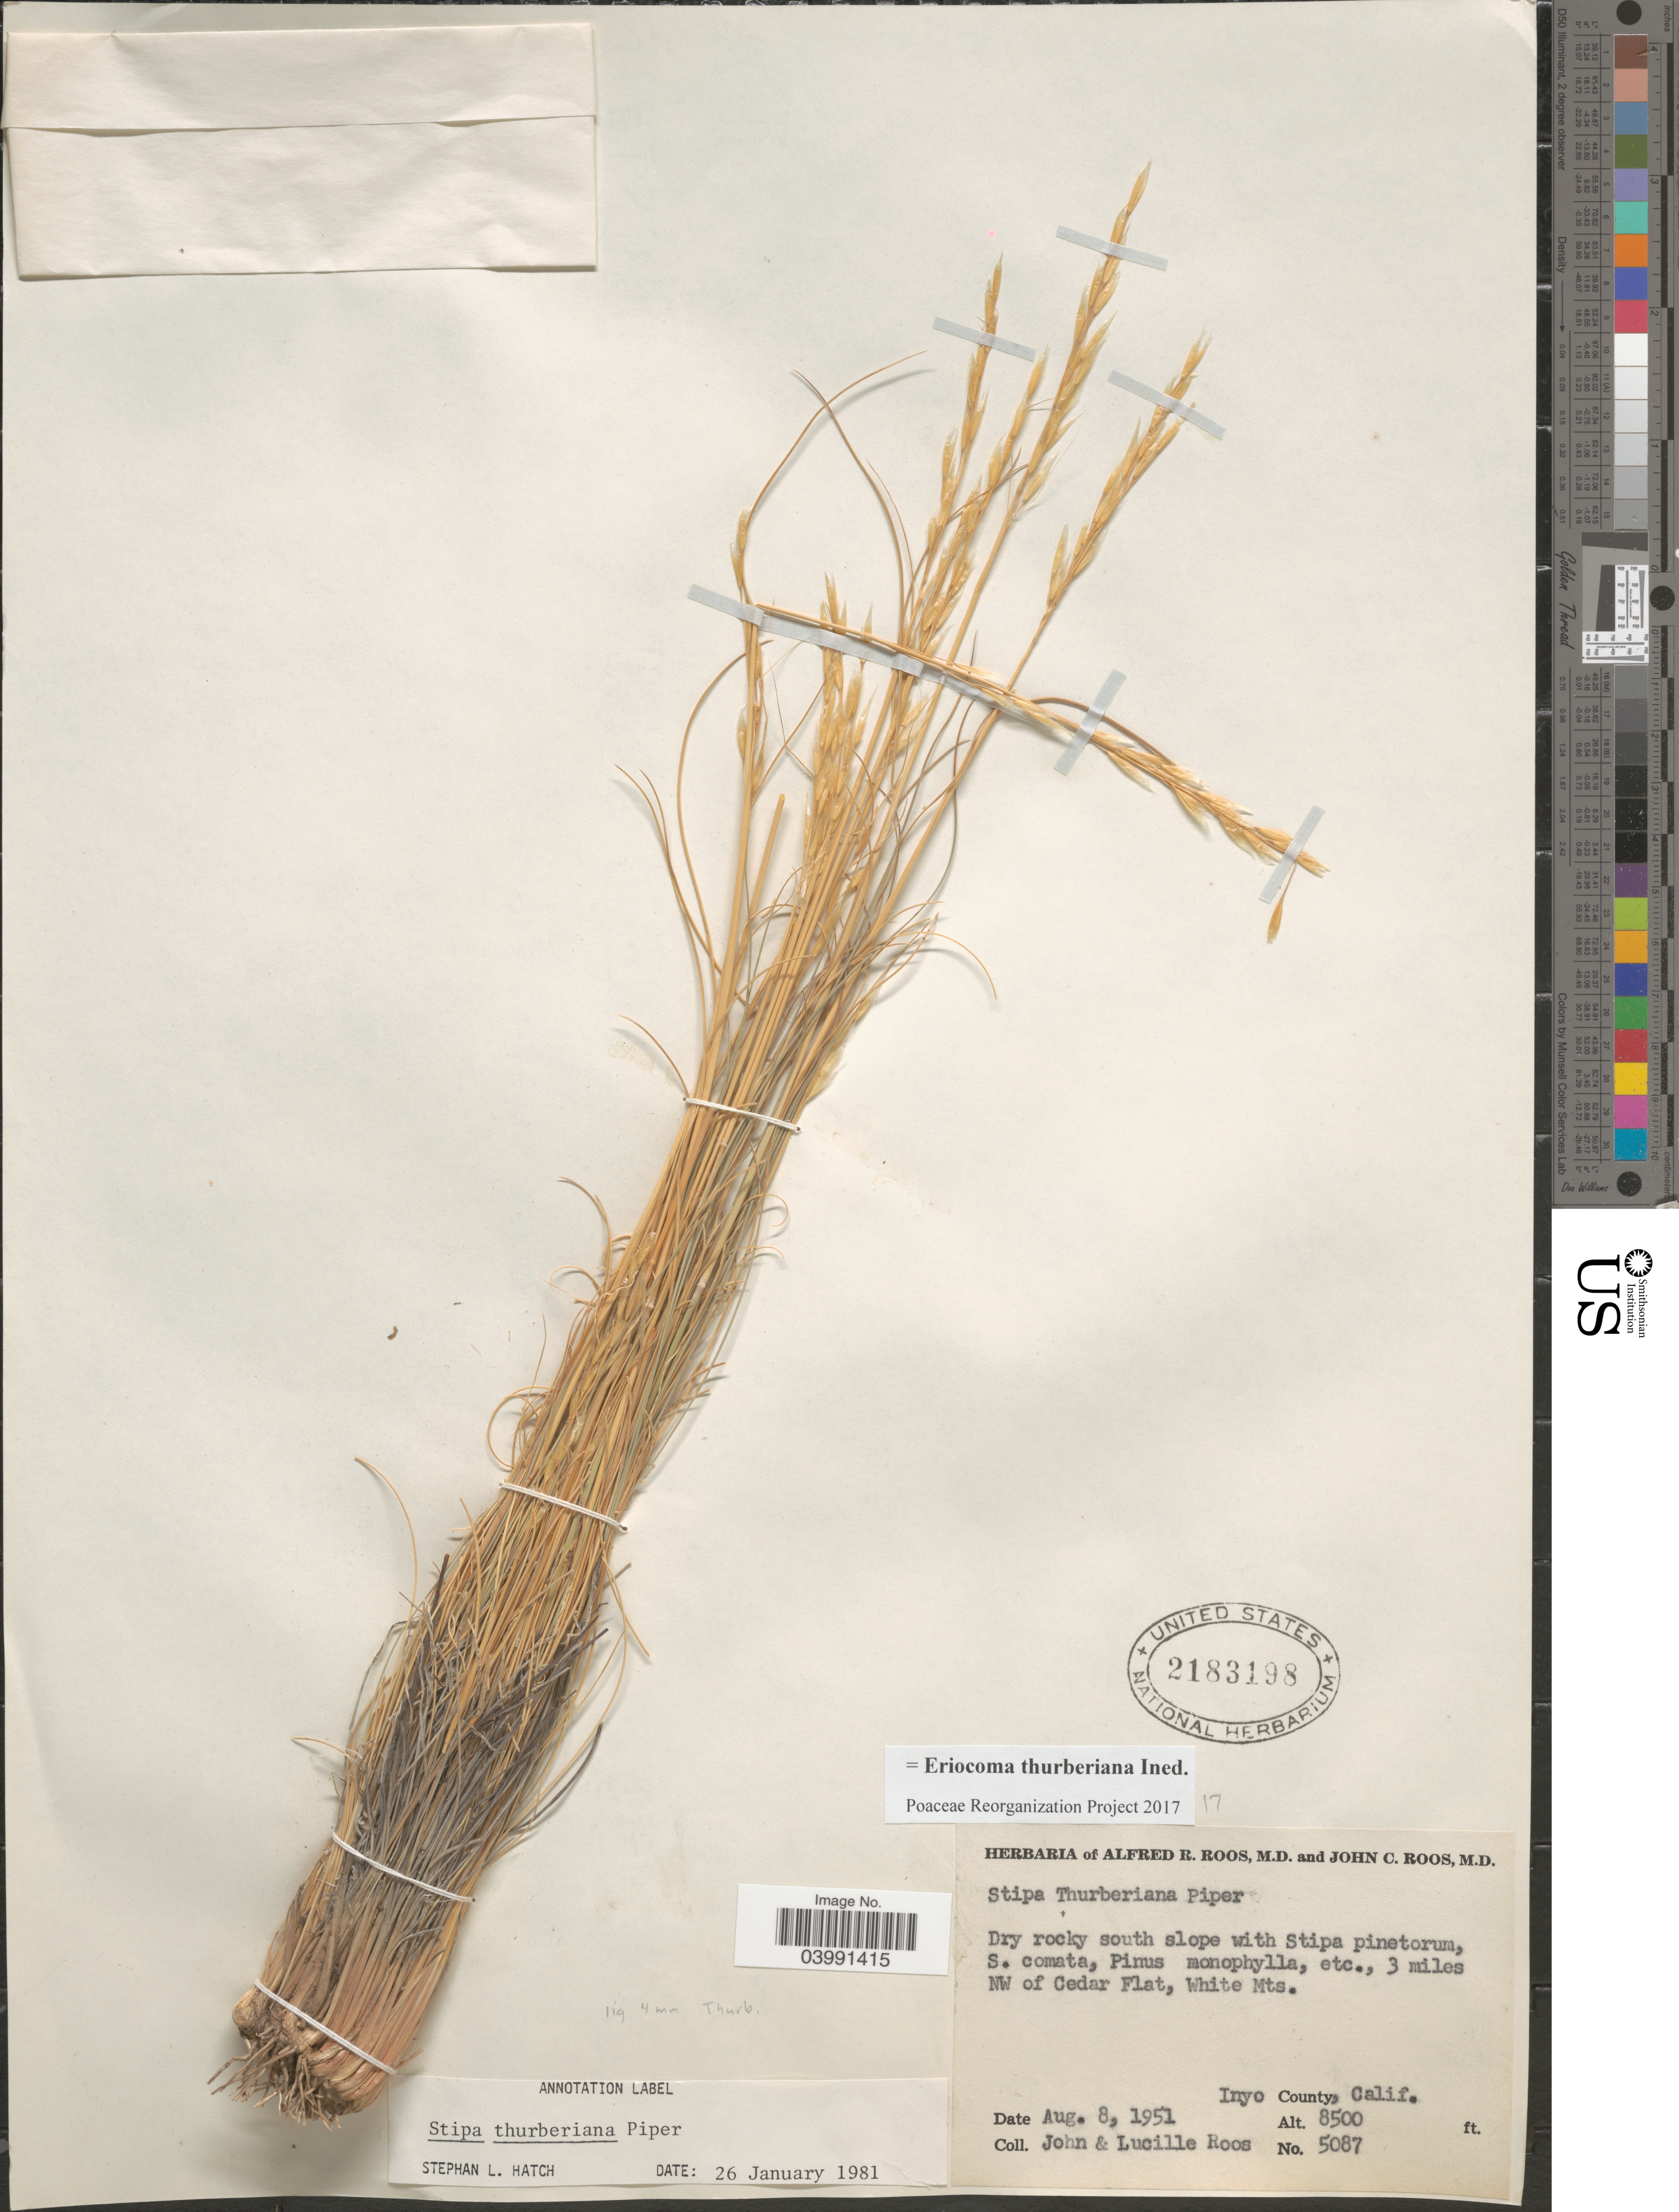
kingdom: Plantae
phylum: Tracheophyta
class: Liliopsida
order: Poales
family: Poaceae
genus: Eriocoma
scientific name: Eriocoma thurberiana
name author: (Piper) Romasch.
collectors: J. C. Roos & L. Roos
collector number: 5087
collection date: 1951-08-08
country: United States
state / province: California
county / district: Inyo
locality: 3 miles NW of Cedar Flat, White Mts. Inyo County.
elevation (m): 2591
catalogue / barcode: US 2183198